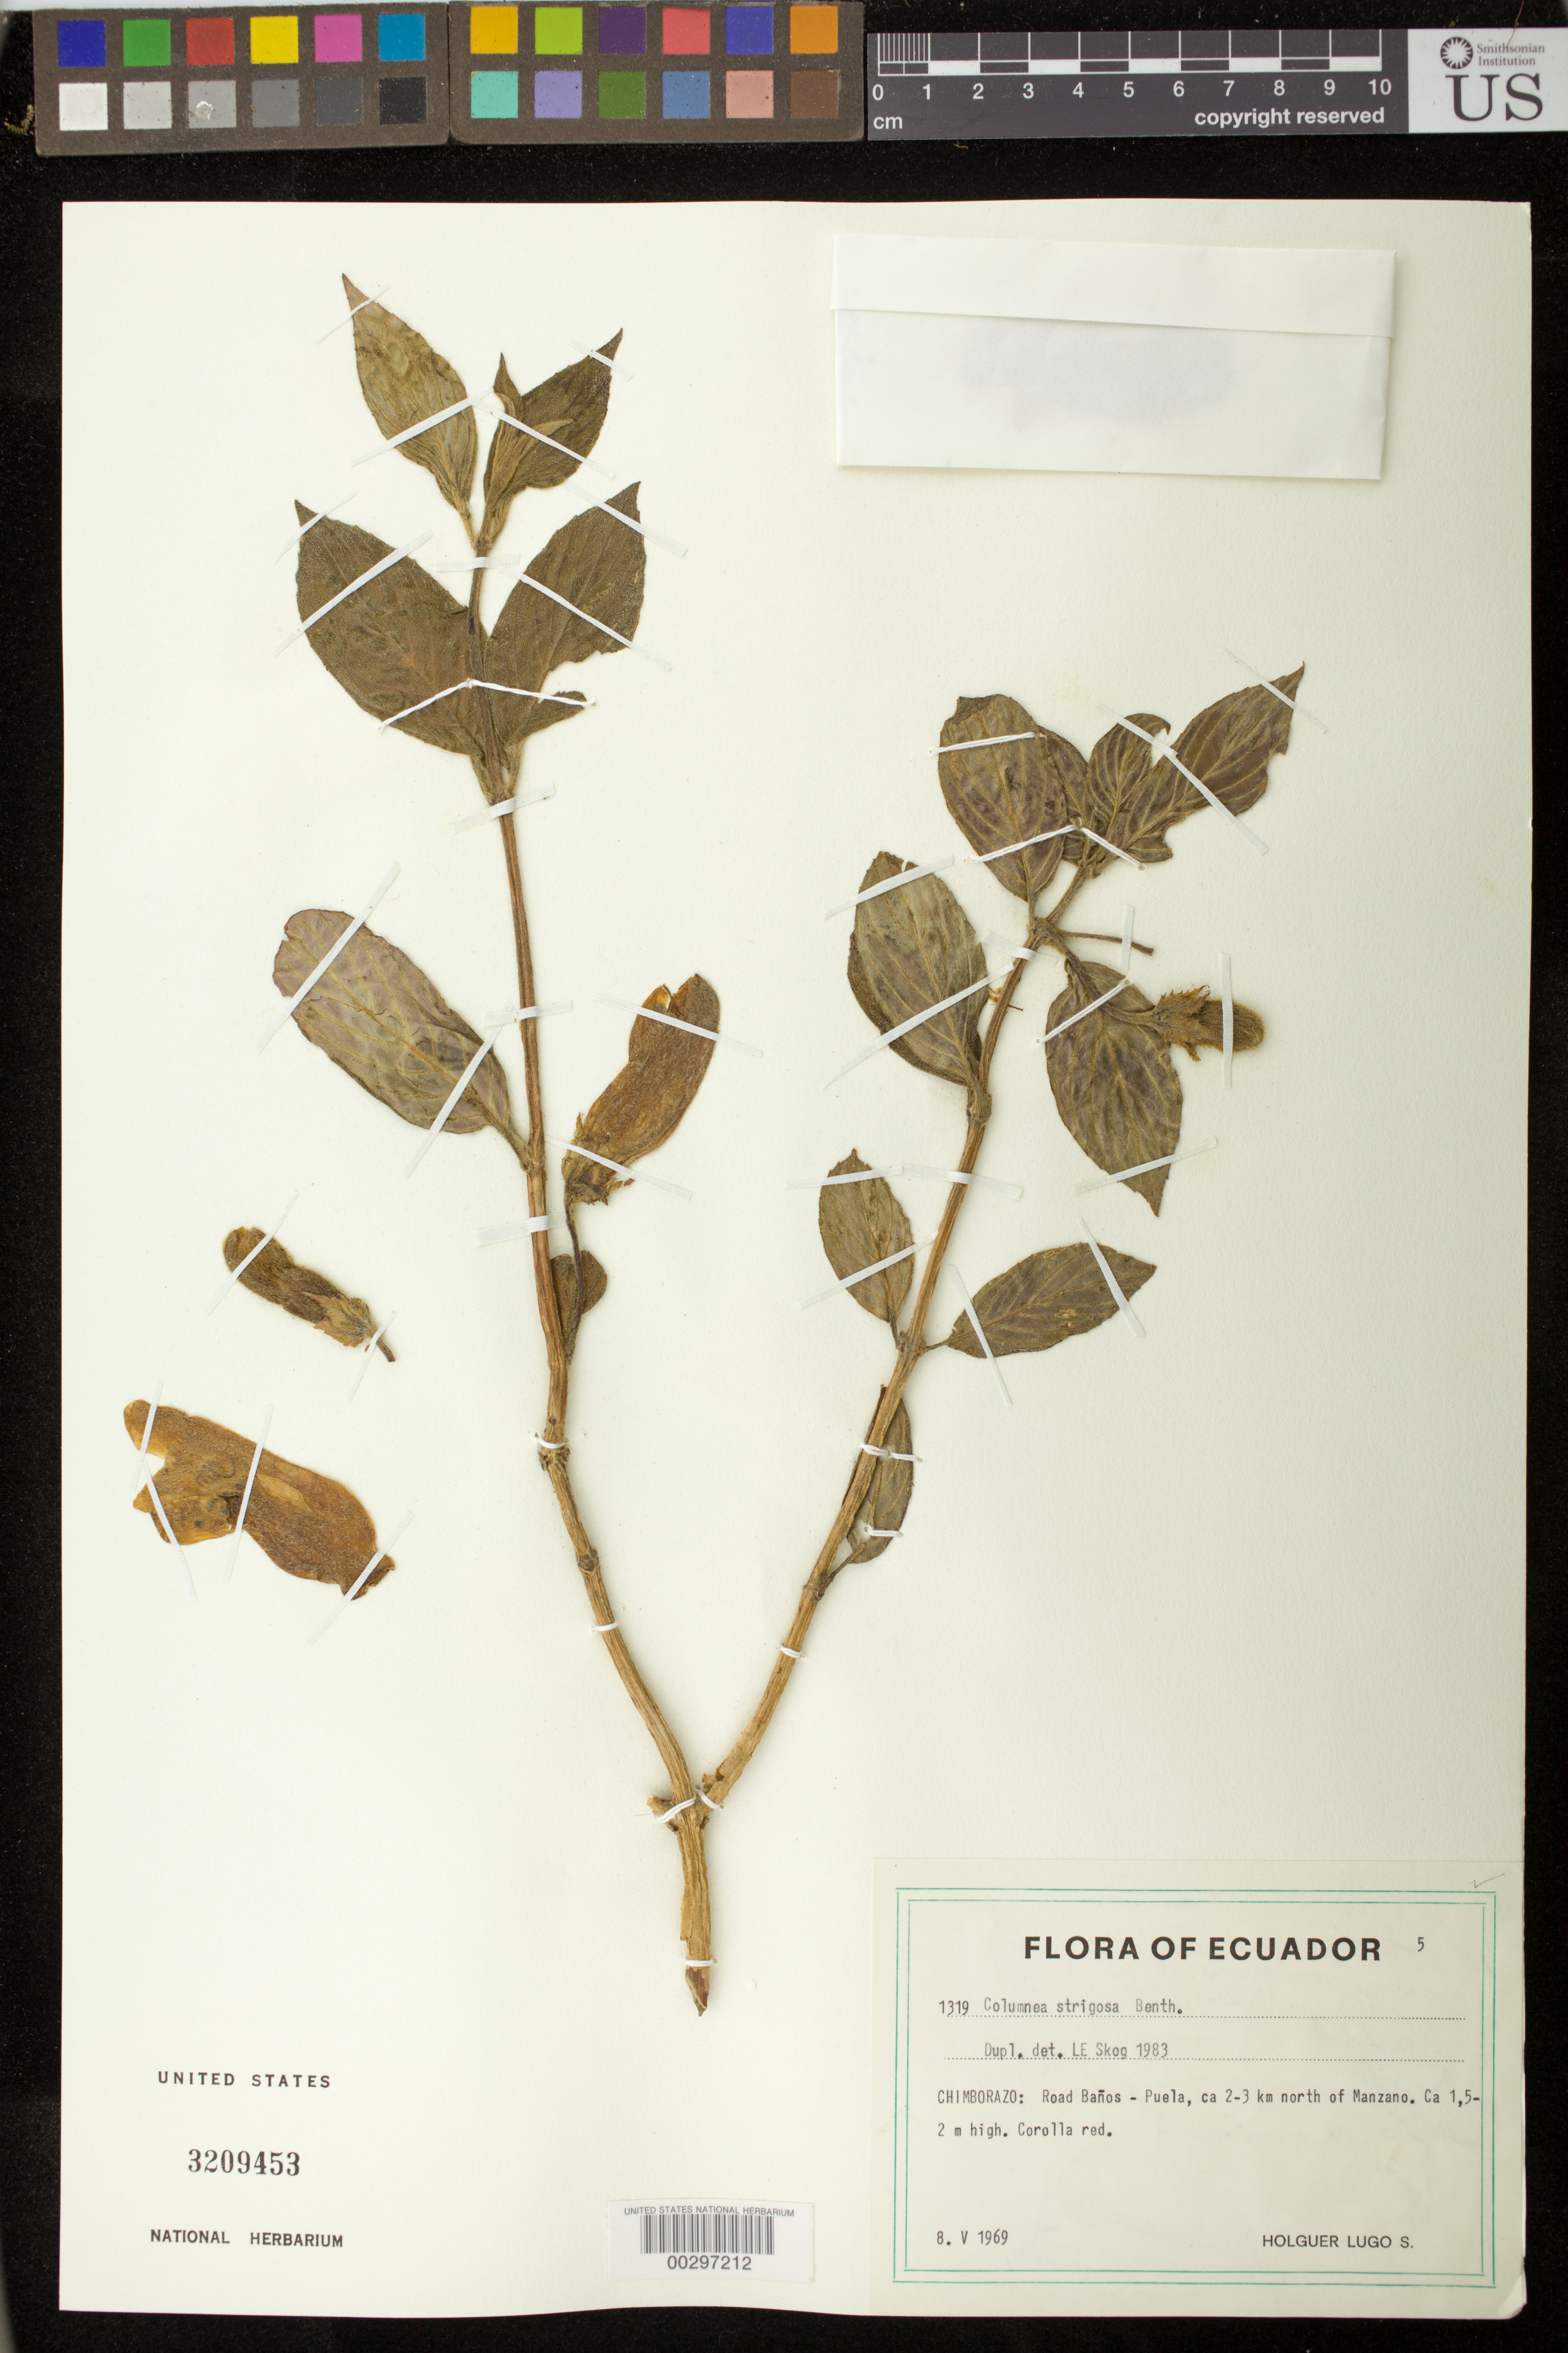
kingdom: Plantae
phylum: Tracheophyta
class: Magnoliopsida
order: Lamiales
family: Gesneriaceae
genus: Columnea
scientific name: Columnea strigosa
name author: Benth.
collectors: H. Lugo S.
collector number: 1319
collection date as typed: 08 May 1969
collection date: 1969-05-08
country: Ecuador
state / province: Chimborazo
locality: Banos - Puela, N of Manzano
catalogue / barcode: US 3209453